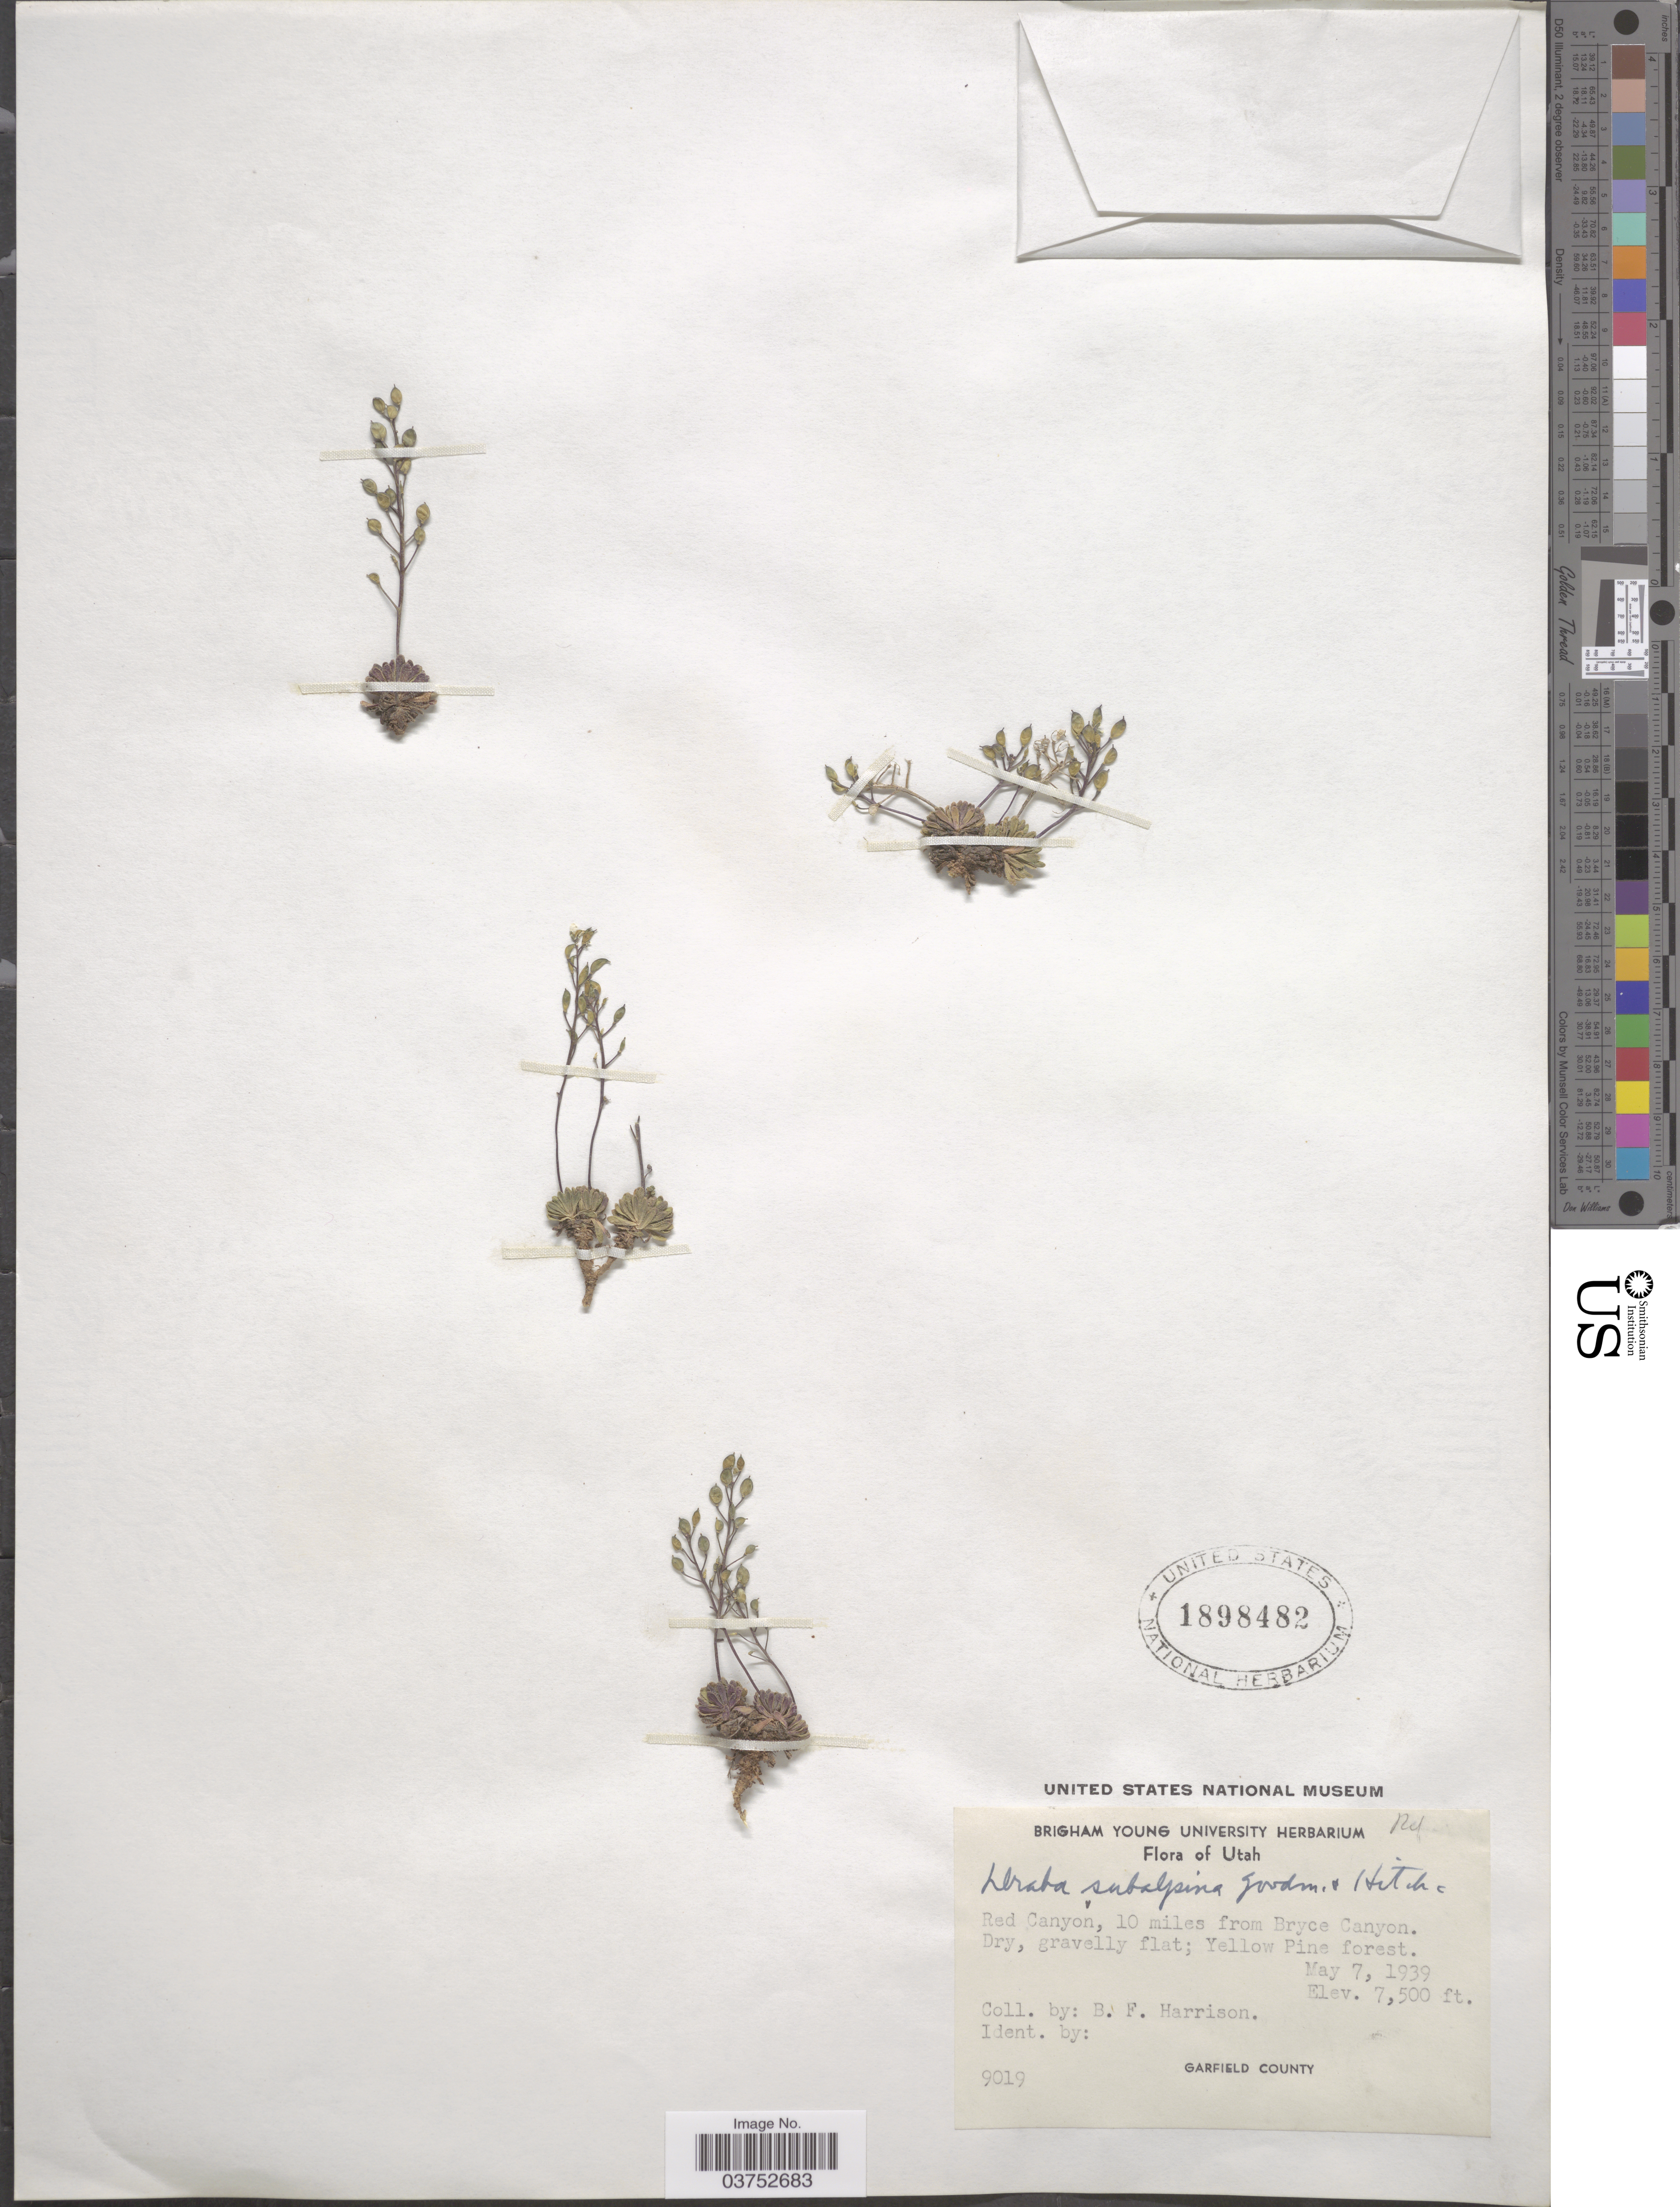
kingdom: Plantae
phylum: Tracheophyta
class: Magnoliopsida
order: Brassicales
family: Brassicaceae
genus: Draba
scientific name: Draba subalpina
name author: Goodman & C.L. Hitchc.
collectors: B. F. Harrison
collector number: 9019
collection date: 1939-05-07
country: United States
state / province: Utah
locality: Red Canyon, 10 miles from Bryce Canyon. Garfield County.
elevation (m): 2286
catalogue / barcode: US 1898482